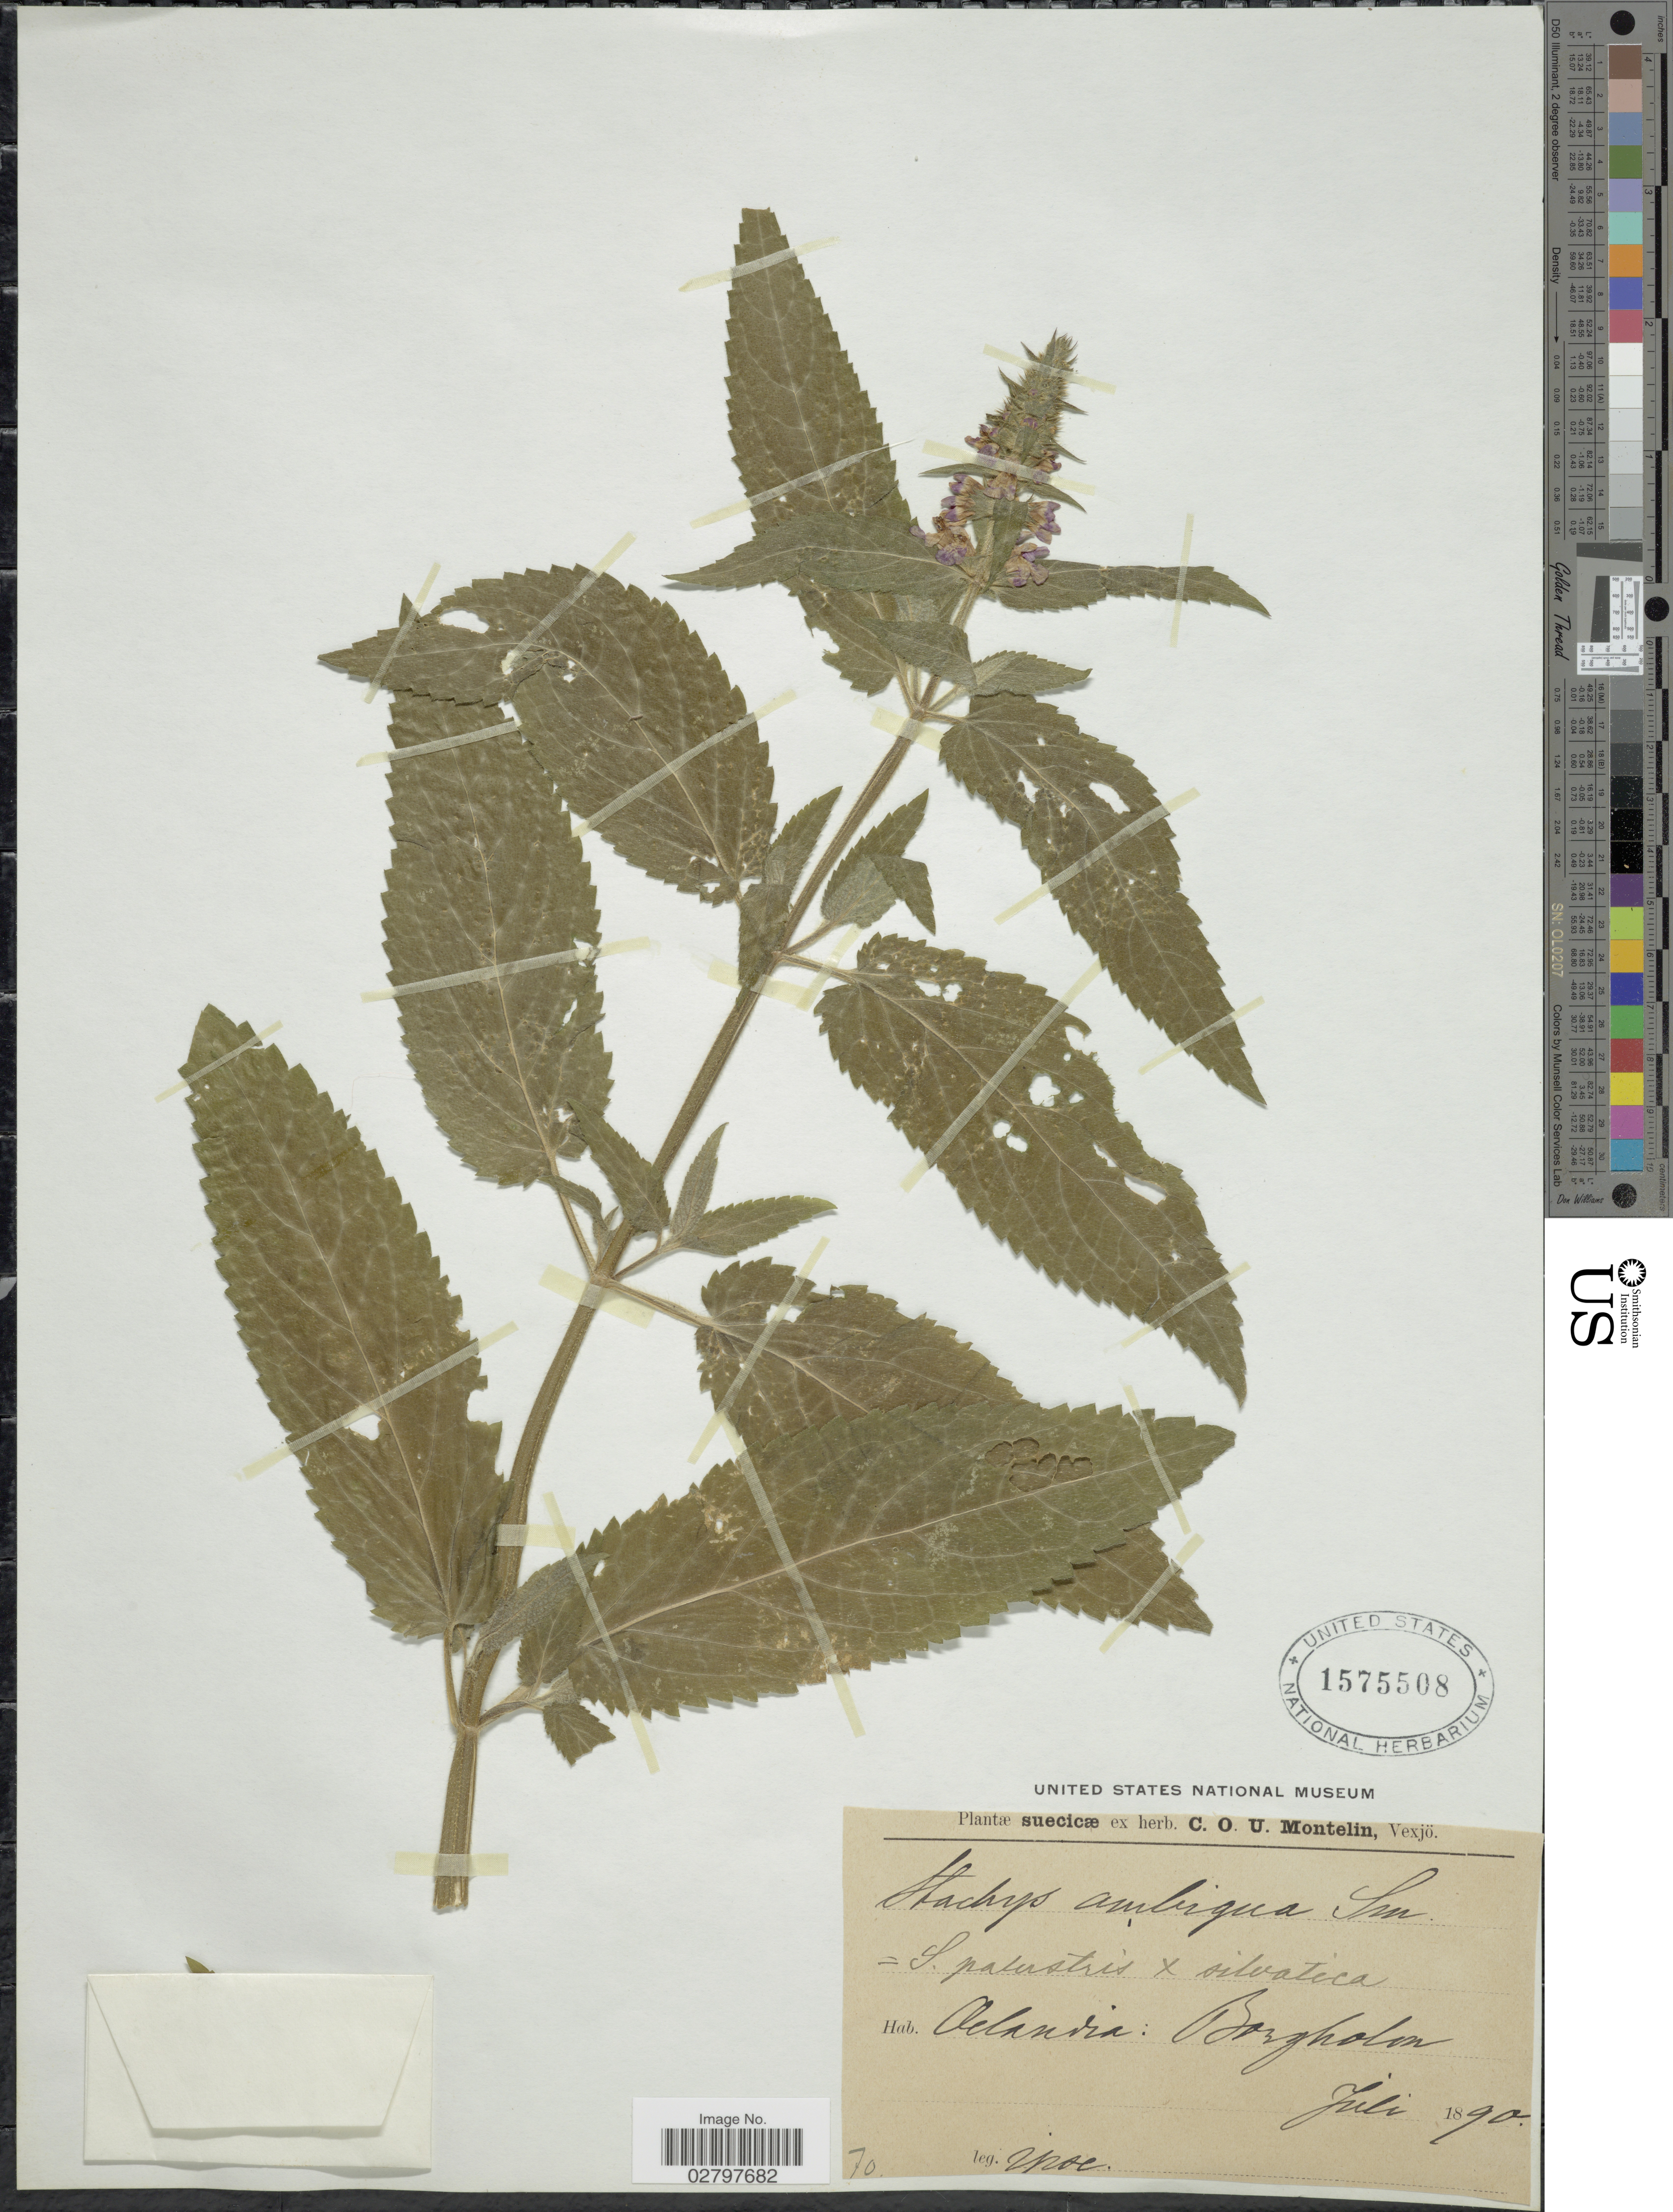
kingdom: Plantae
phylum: Tracheophyta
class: Magnoliopsida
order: Lamiales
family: Lamiaceae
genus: Stachys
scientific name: Stachys ambigua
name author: (A. Gray) Britton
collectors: C. Montelin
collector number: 70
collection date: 1890-07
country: Sweden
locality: Suecicæ, Oelandia: Borgholm.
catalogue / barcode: US 1575508